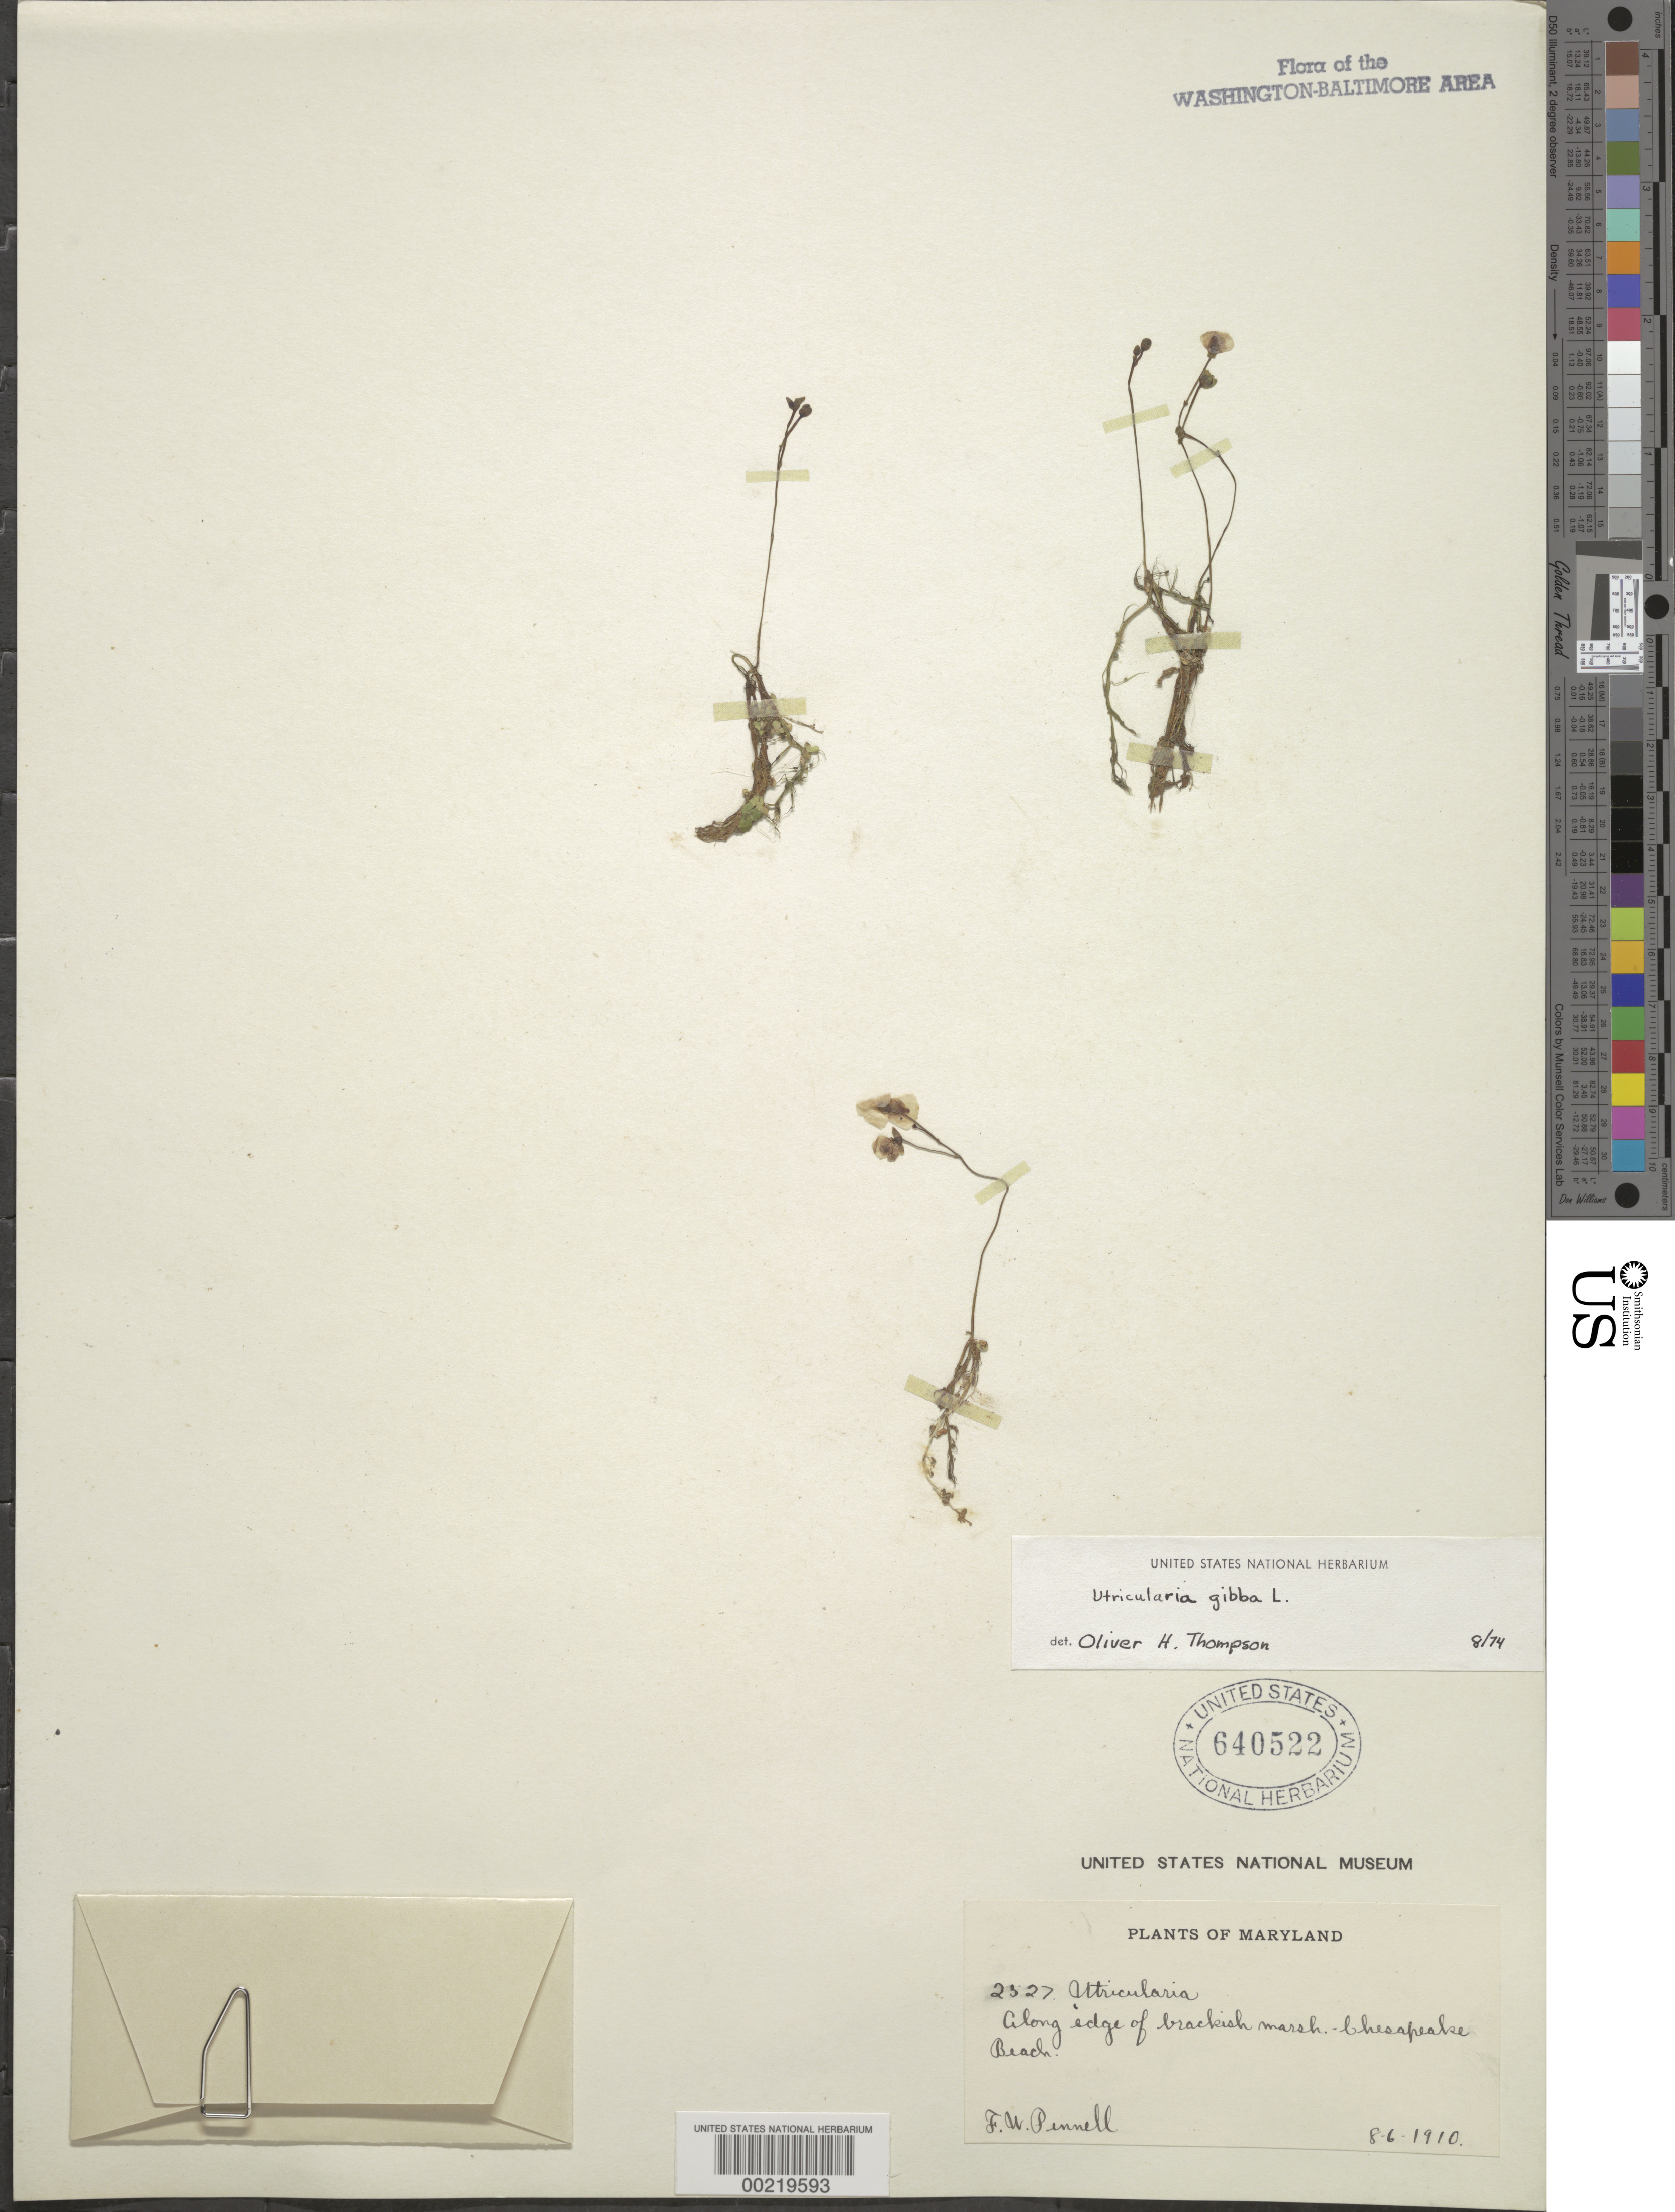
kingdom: Plantae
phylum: Tracheophyta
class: Magnoliopsida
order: Lamiales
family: Lentibulariaceae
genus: Utricularia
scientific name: Utricularia gibba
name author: L.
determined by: Thompson, O. H.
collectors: F. W. Pennell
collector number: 2527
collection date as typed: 06 Aug 1910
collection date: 1910-08-06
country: United States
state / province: Maryland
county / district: Calvert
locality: Chesapeake Beach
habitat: Along edge of brackish marsh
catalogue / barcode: US 640522